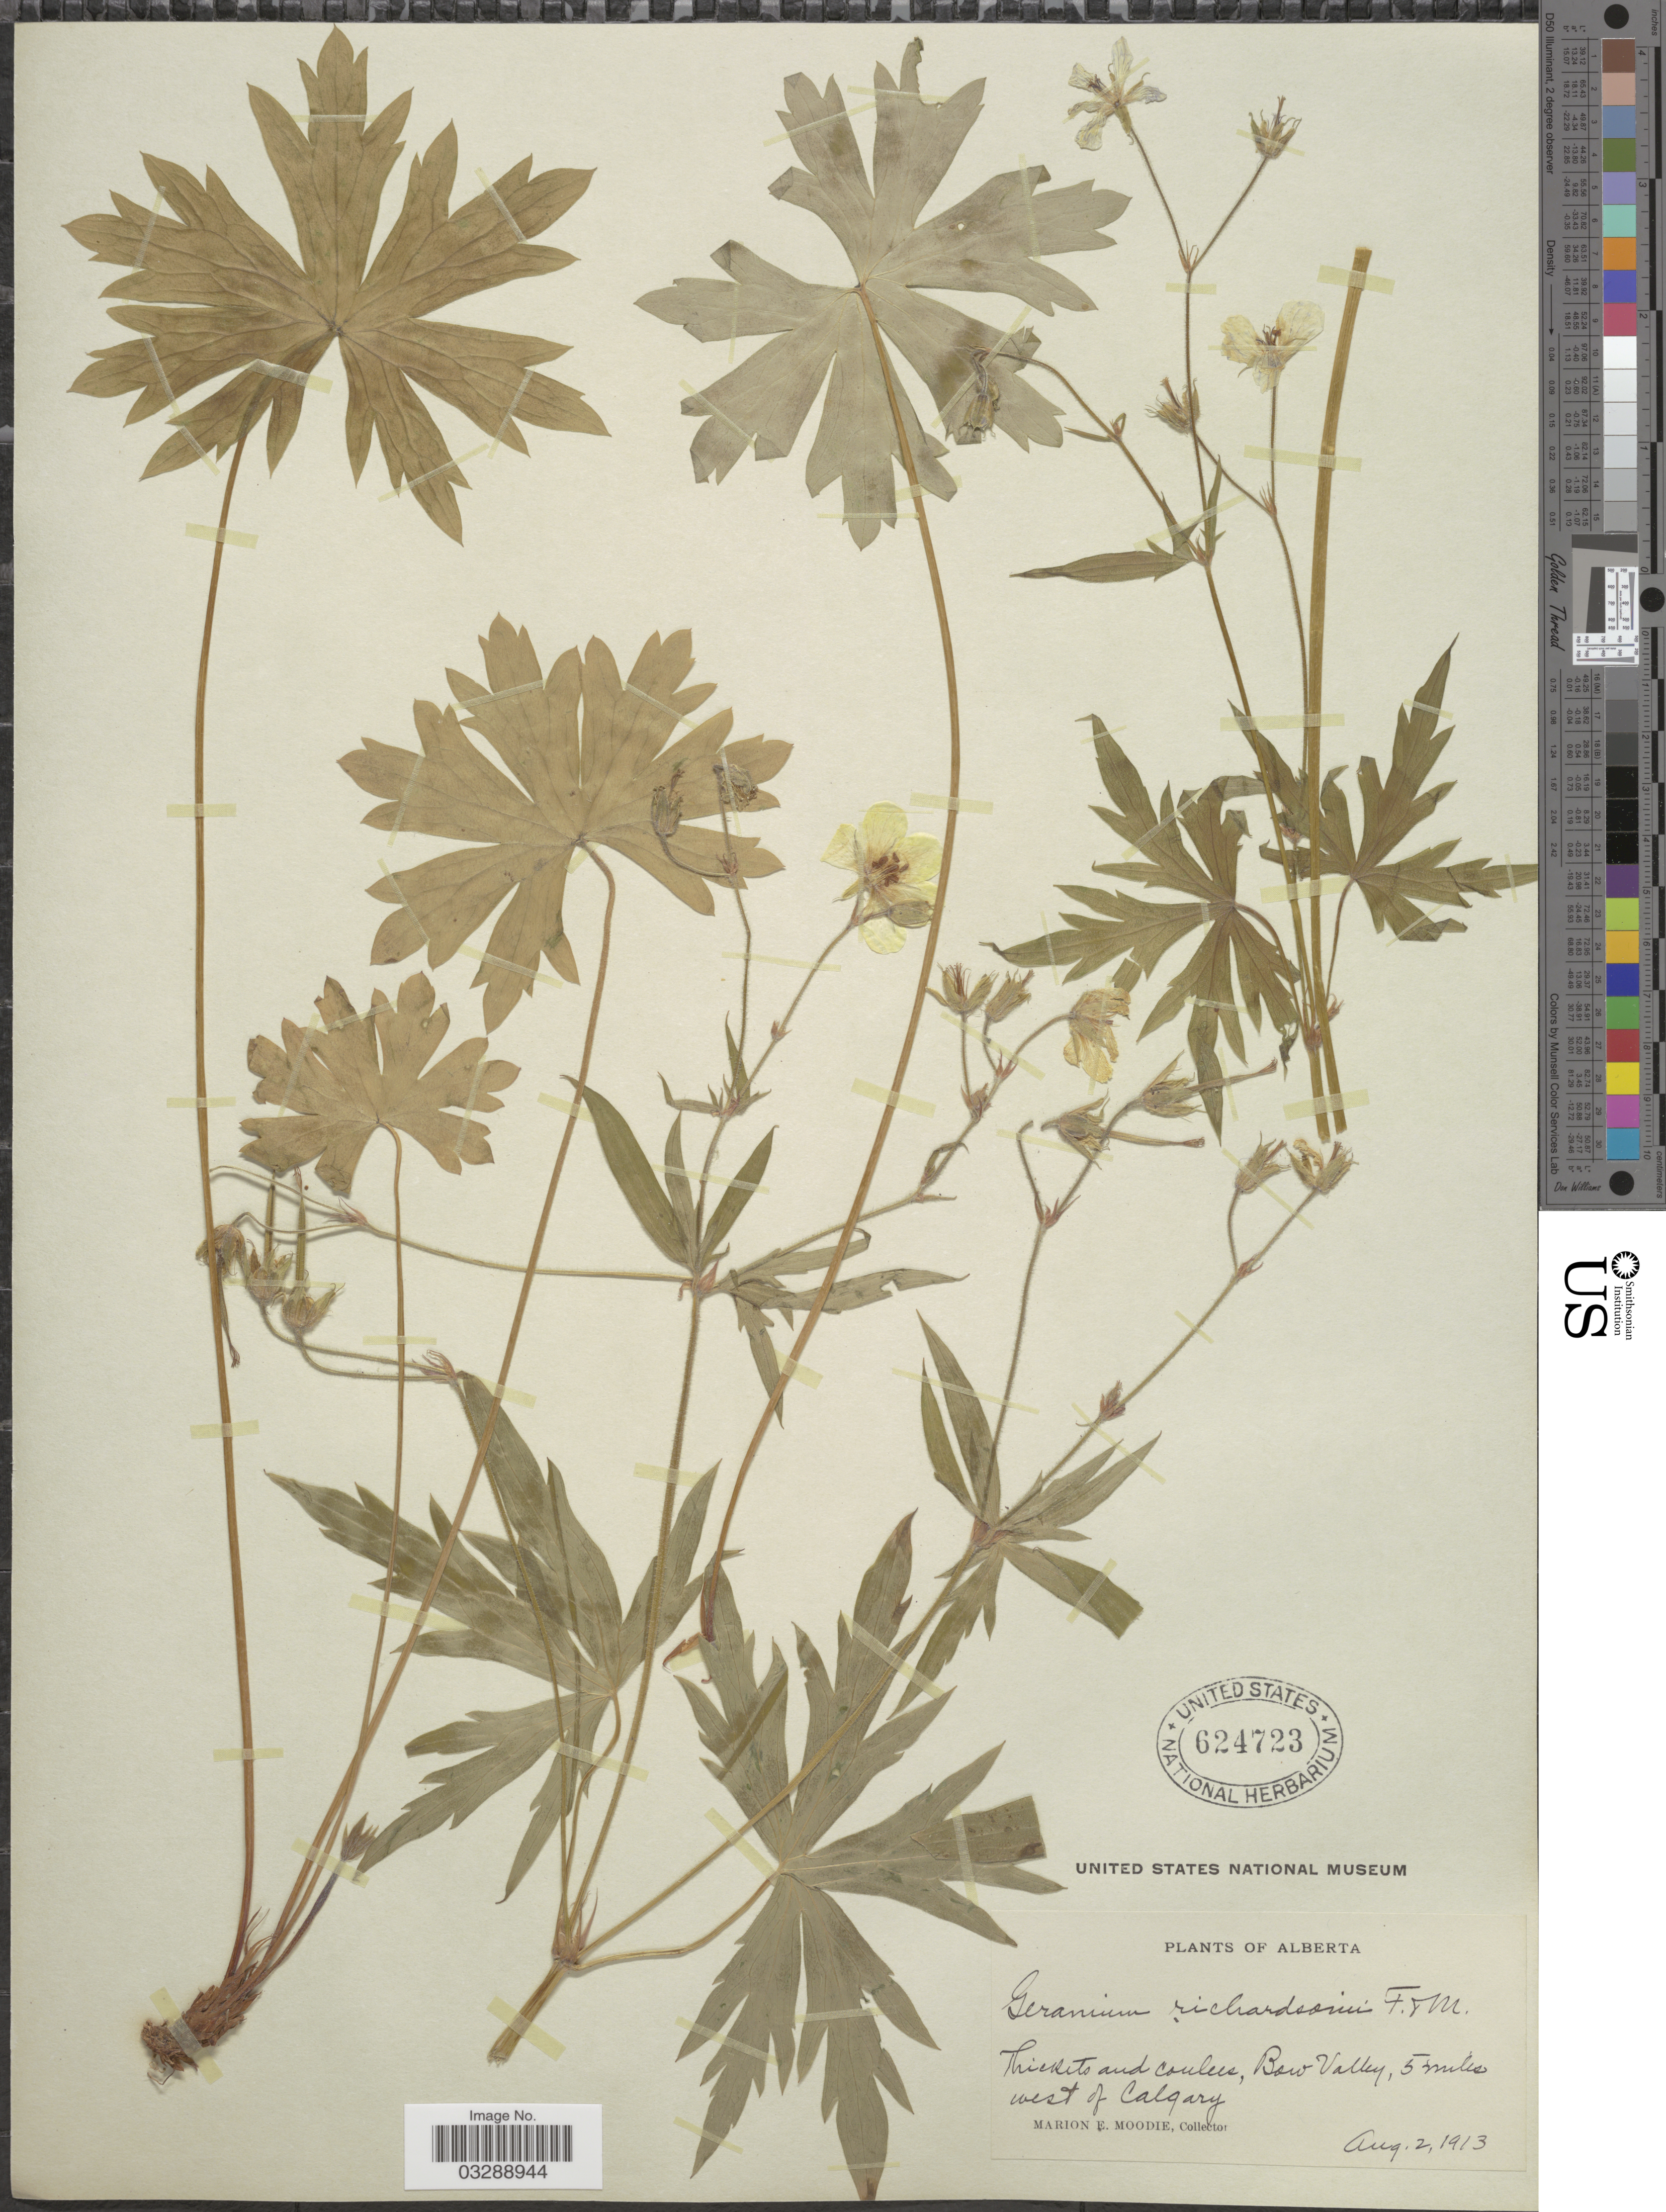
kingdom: Plantae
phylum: Tracheophyta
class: Magnoliopsida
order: Geraniales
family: Geraniaceae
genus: Geranium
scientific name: Geranium richardsonii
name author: Fisch. & Trautv.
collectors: M. E. Moodie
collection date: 1913-08-02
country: Canada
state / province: Alberta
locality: Bow Valley, 5 miles west of Calgary.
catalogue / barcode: US 624723